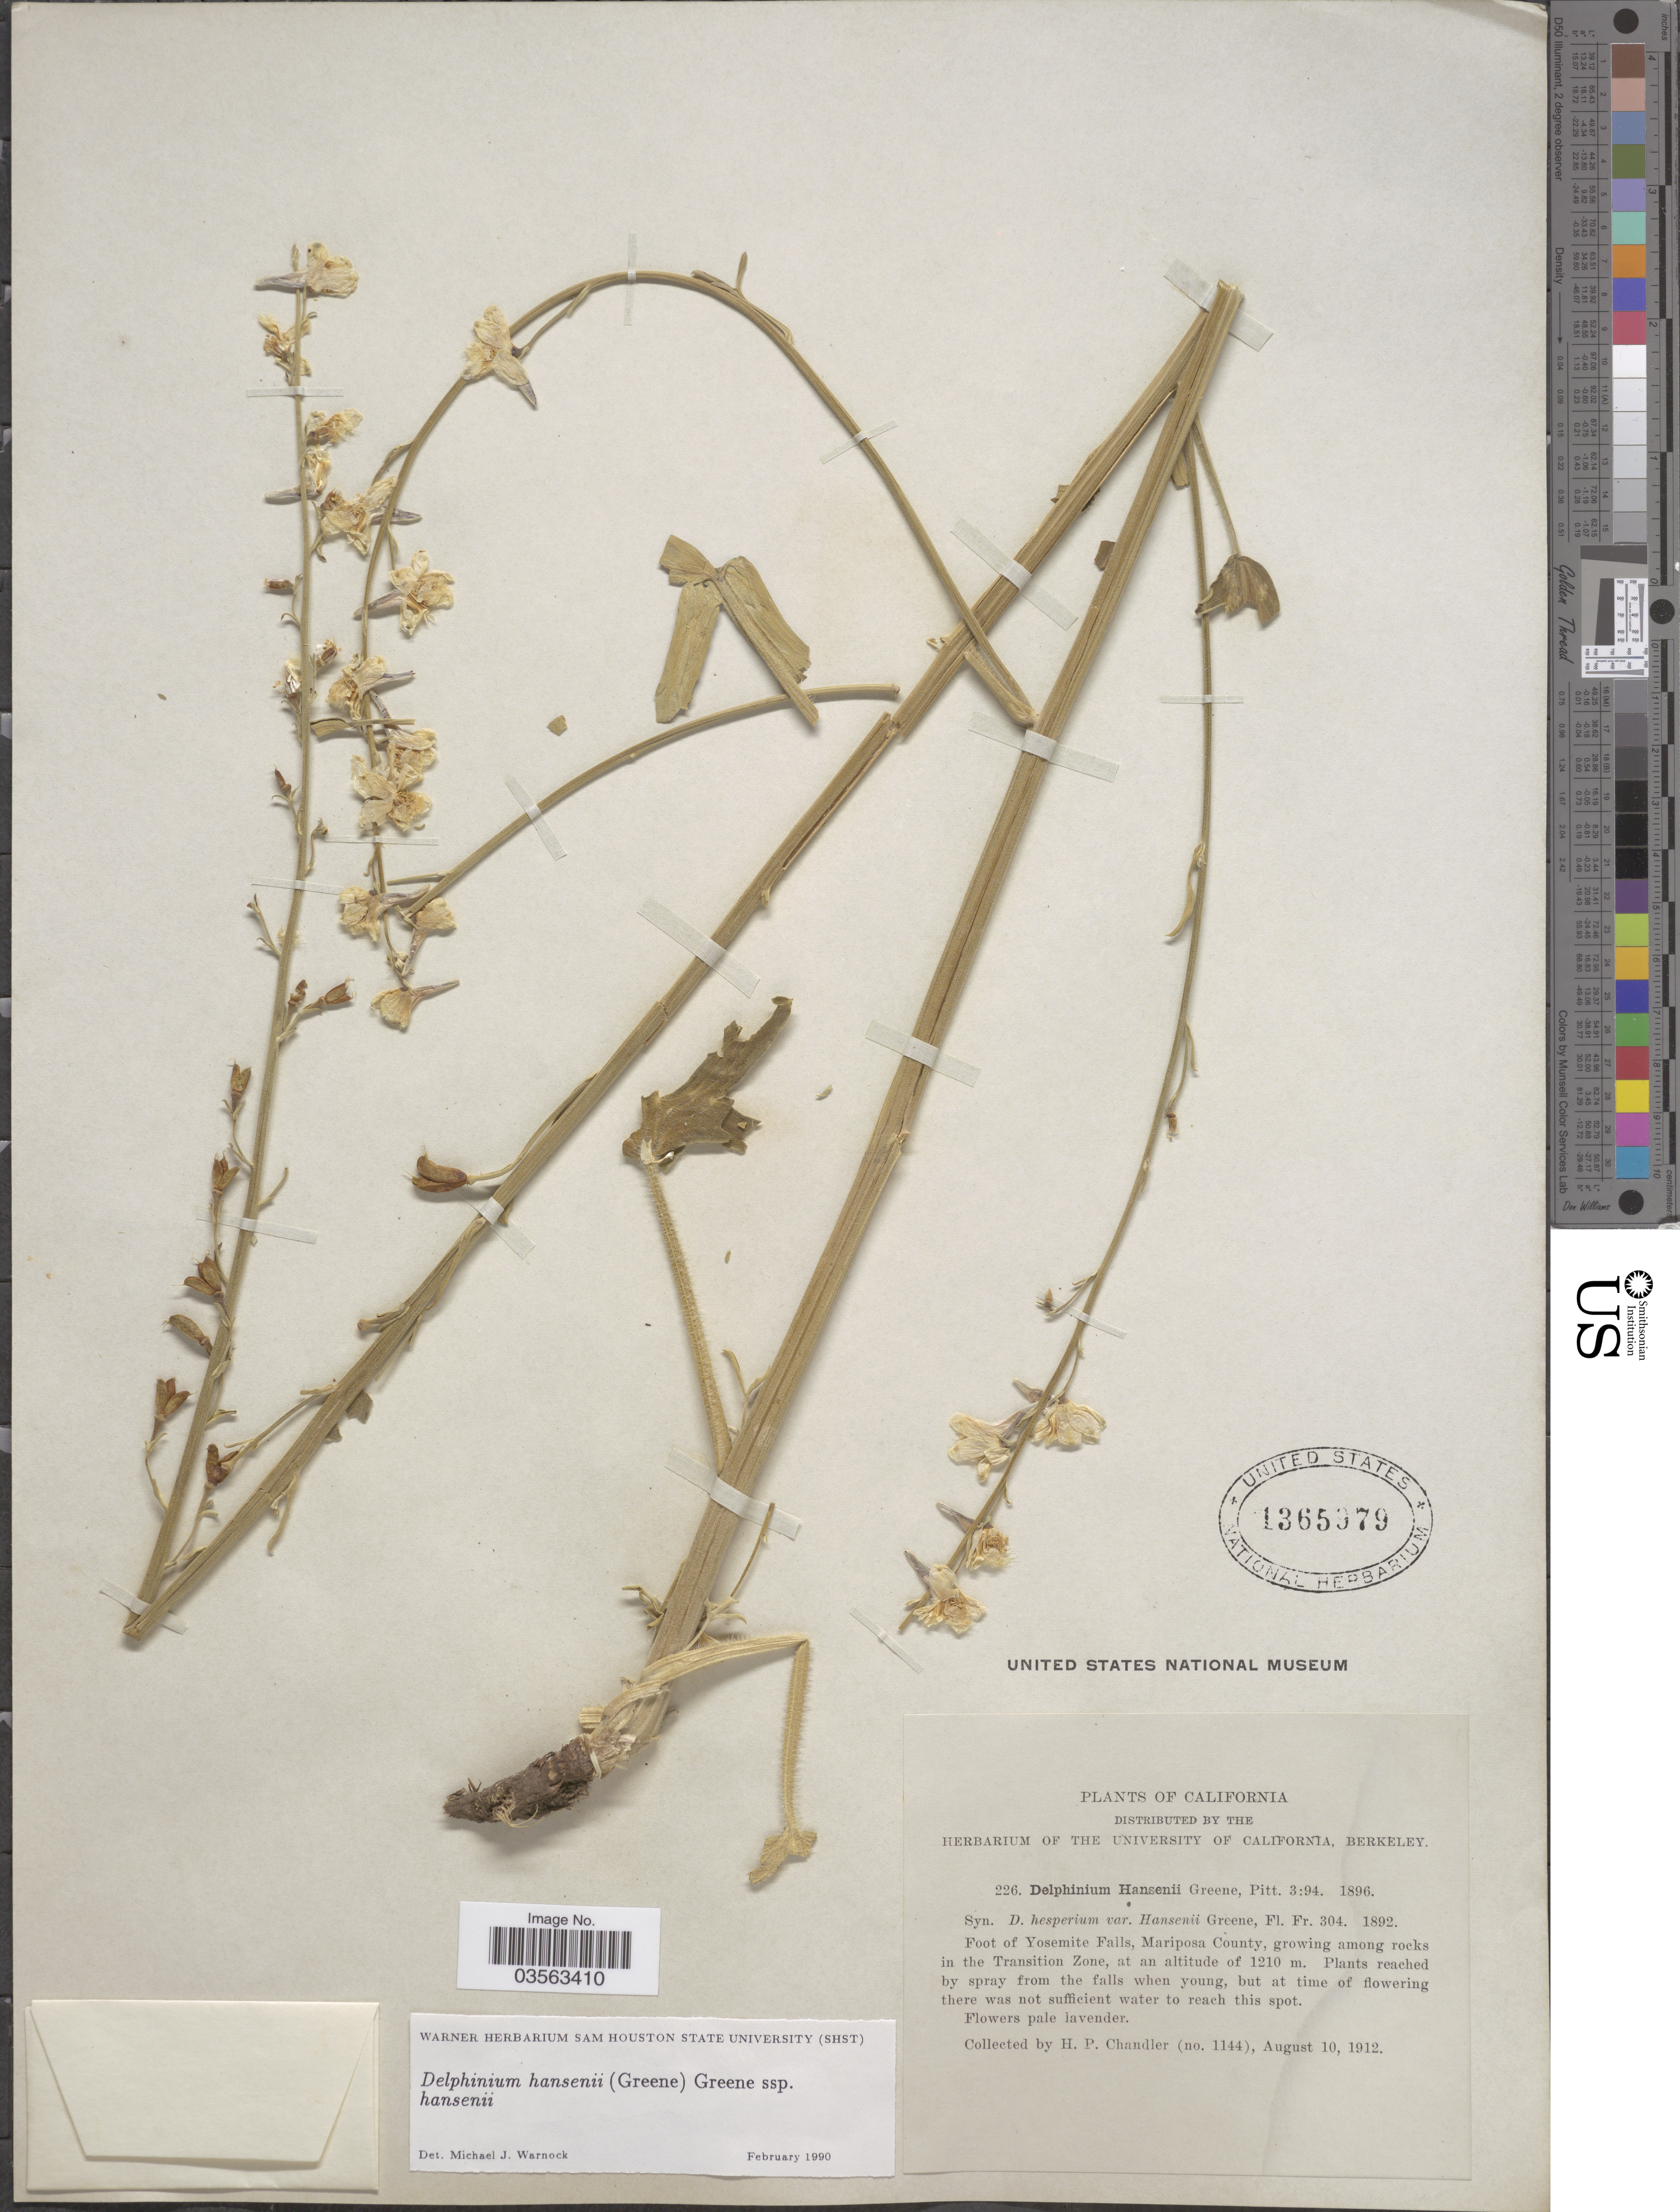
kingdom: Plantae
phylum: Tracheophyta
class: Magnoliopsida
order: Ranunculales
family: Ranunculaceae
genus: Delphinium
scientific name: Delphinium hansenii subsp. hansenii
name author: (Greene) Greene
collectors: H. Chandler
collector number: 1144/226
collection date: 1912-08-10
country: United States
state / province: California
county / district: Mariposa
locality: Foot of Yosemite Falls, Mariposa County, growing among rocks in the Transition Zone.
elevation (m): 1210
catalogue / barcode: US 1365979